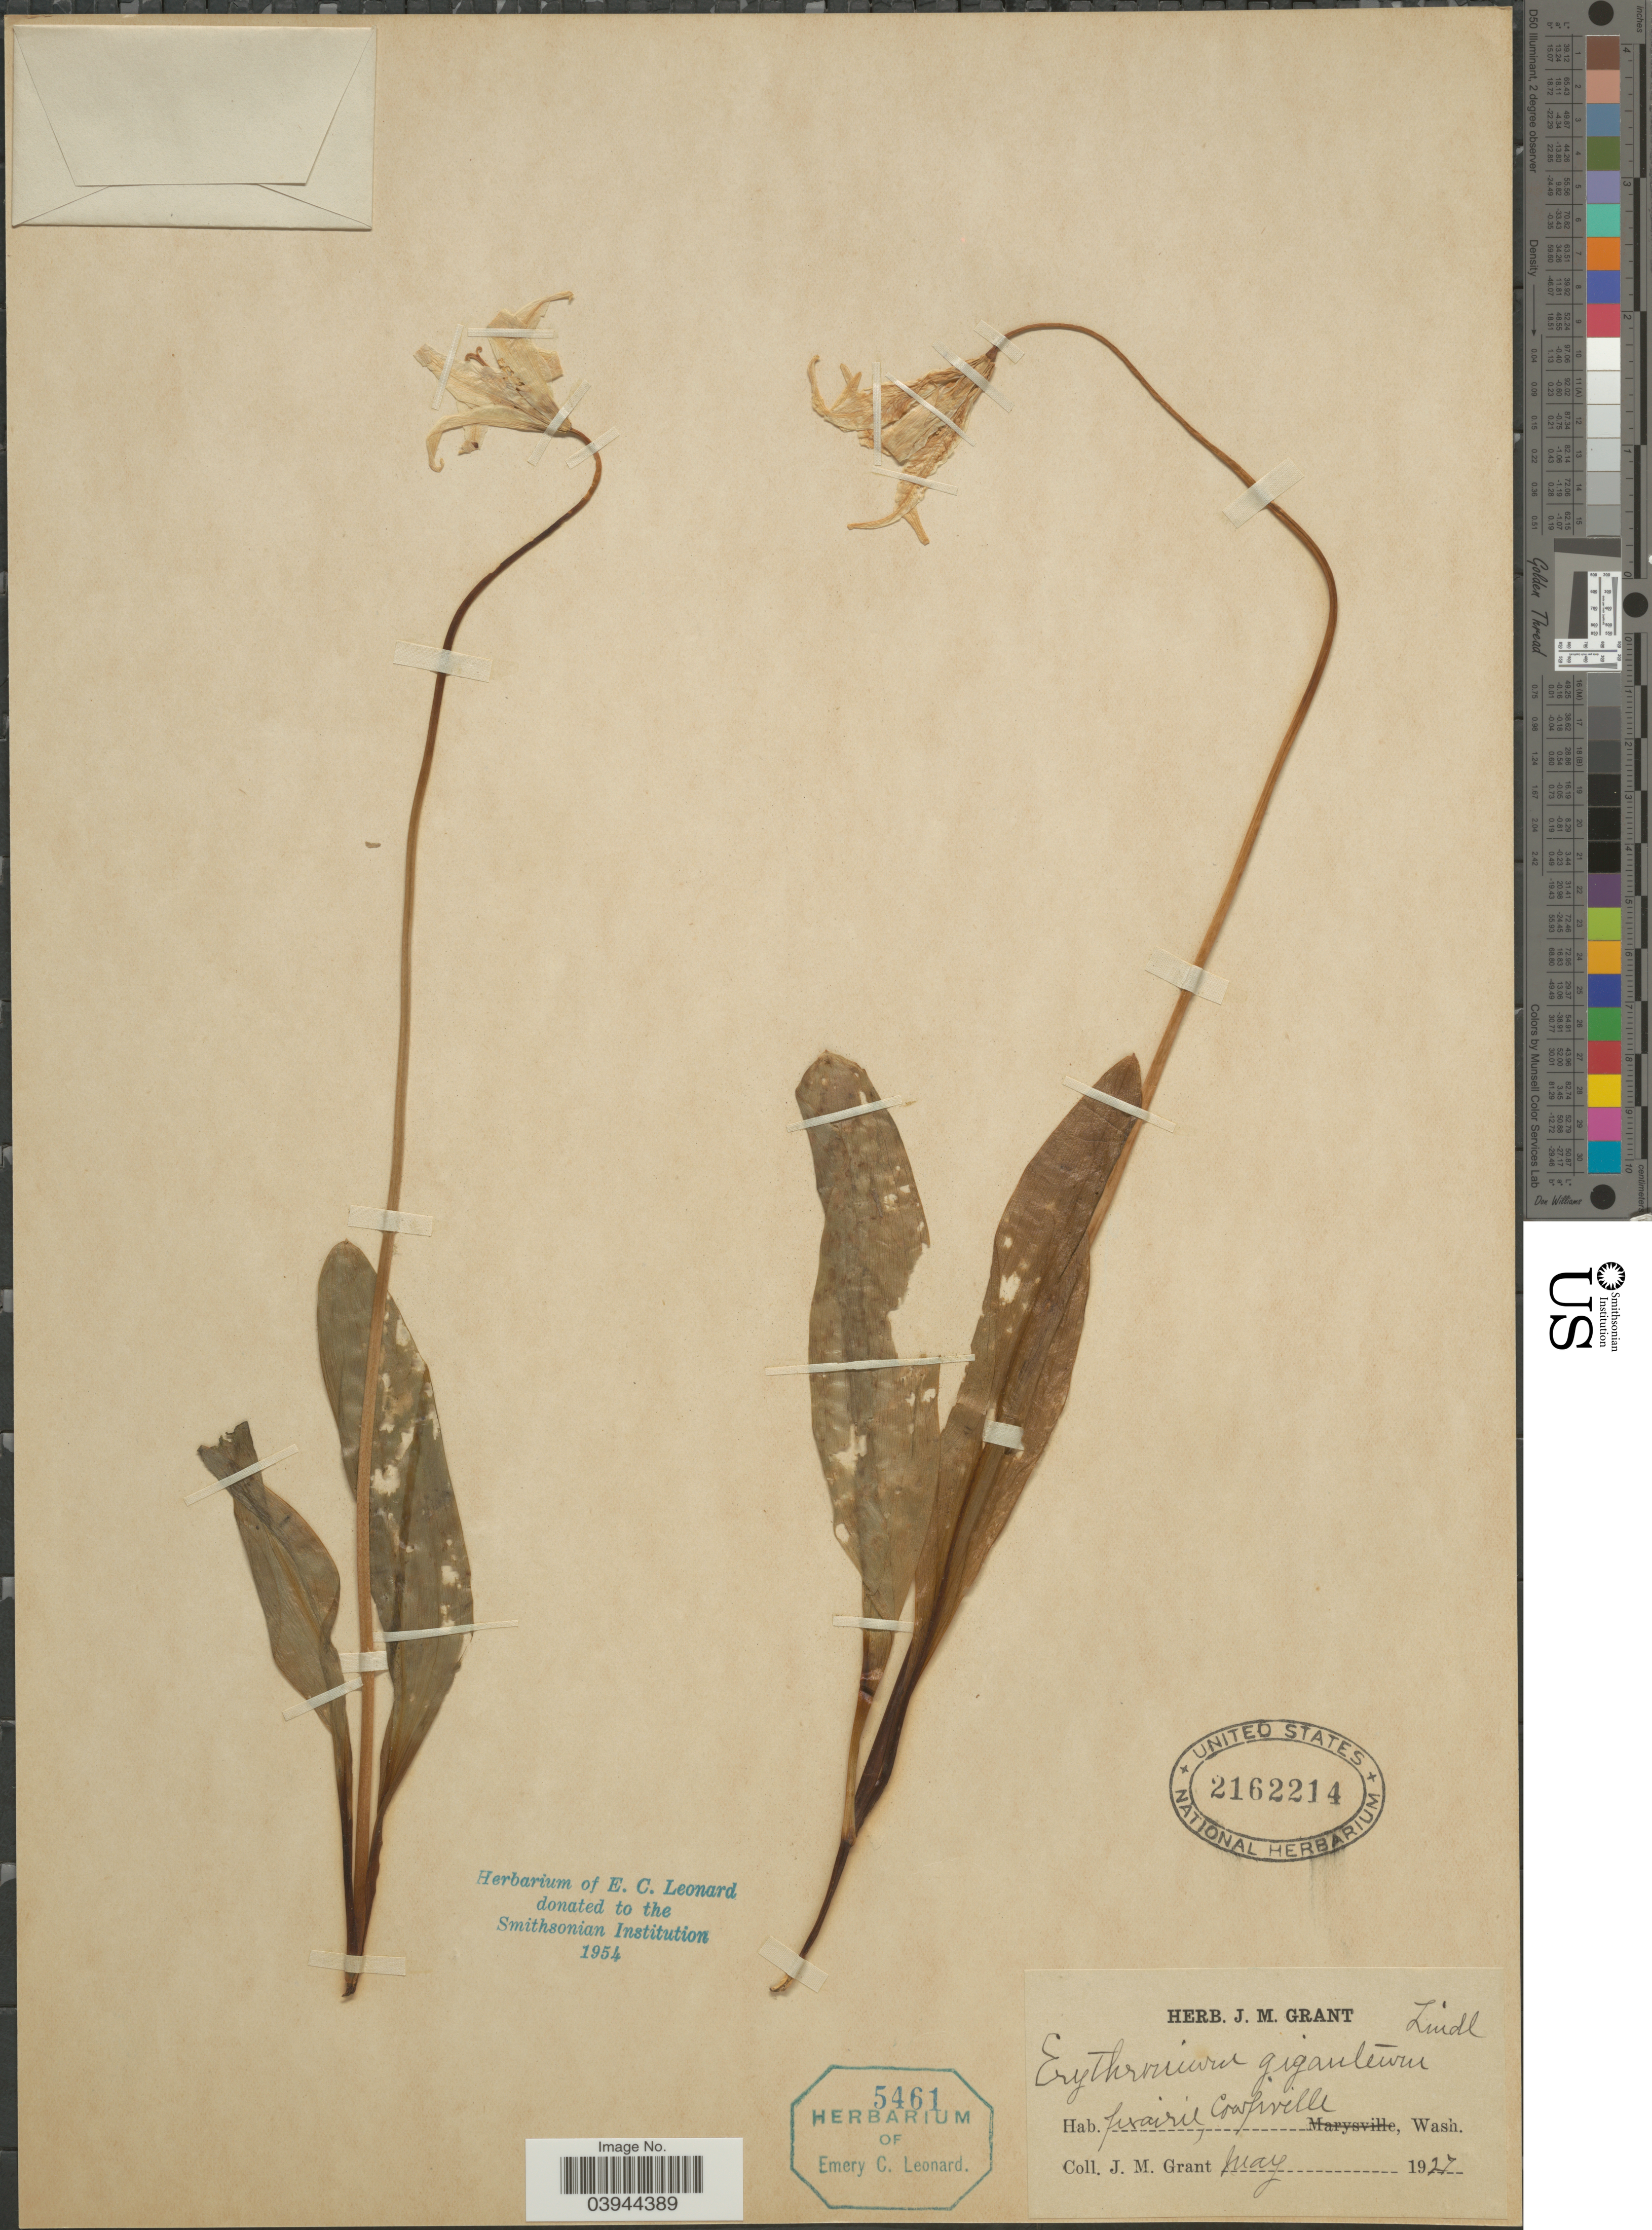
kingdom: Plantae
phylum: Tracheophyta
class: Liliopsida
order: Liliales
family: Liliaceae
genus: Erythronium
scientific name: Erythronium giganteum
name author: Lindl.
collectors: J. M. Grant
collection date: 1927-05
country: United States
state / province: Washington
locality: Prairie, Coupeville.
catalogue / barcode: US 2162214